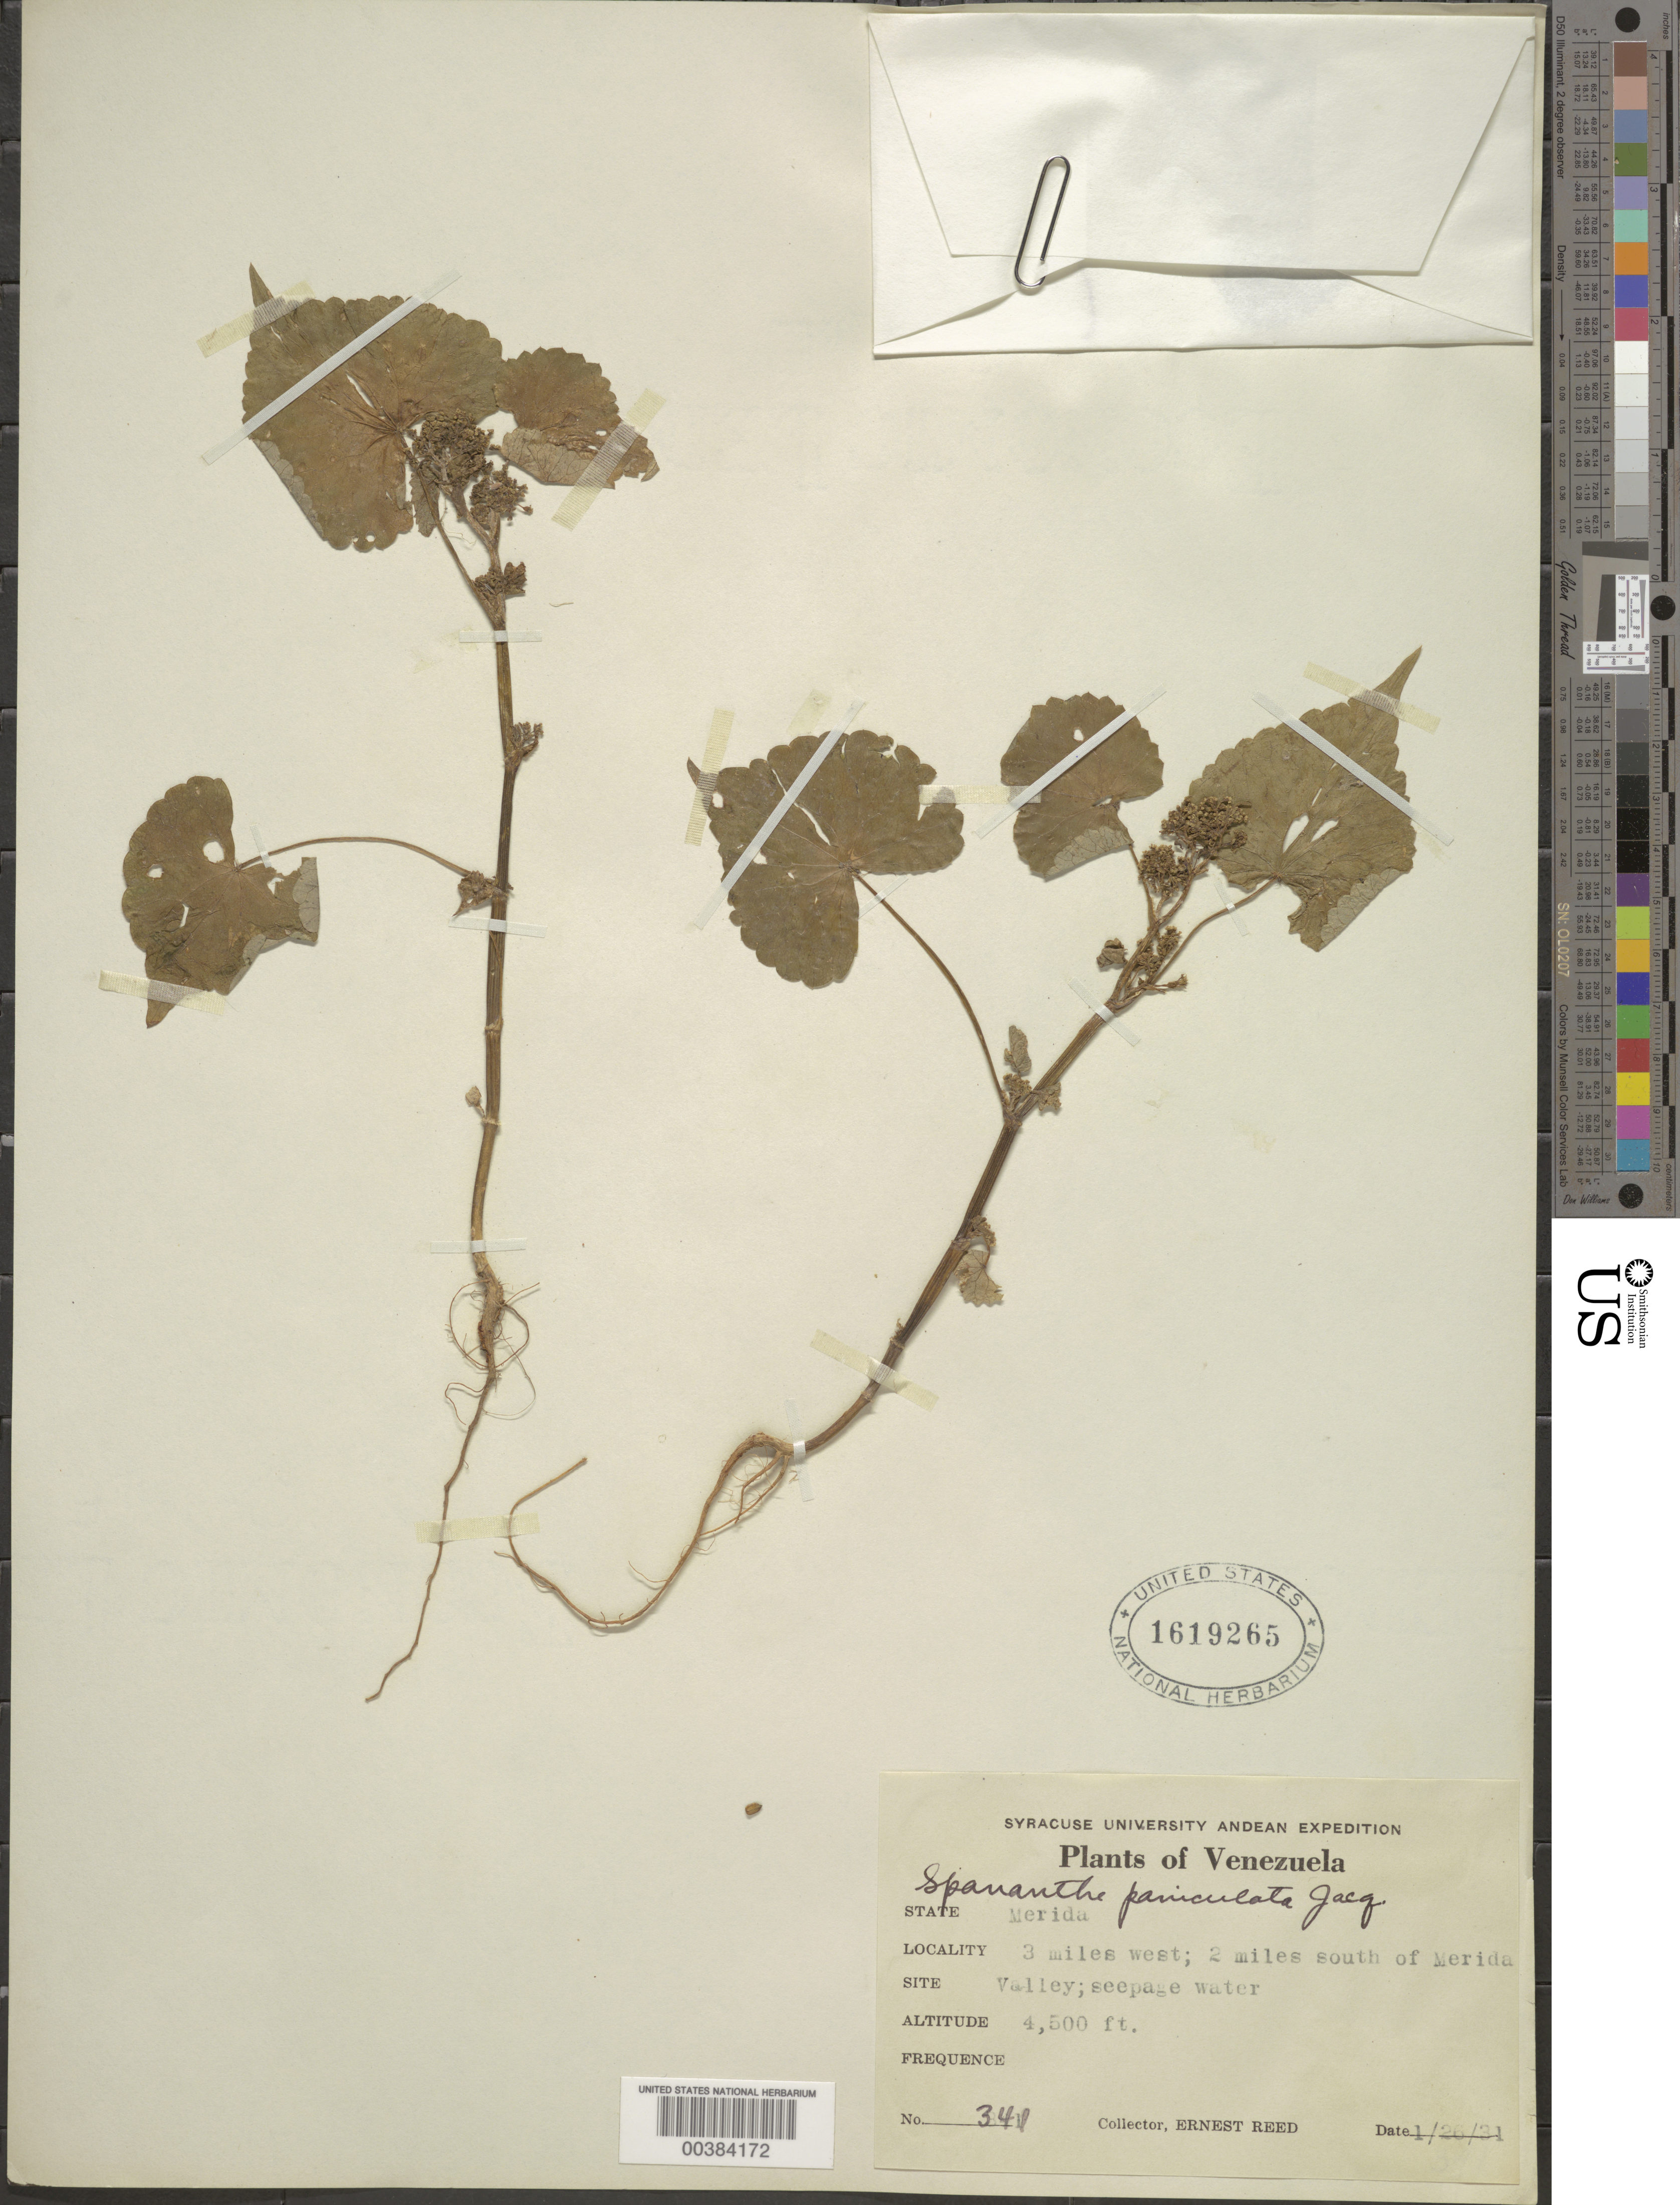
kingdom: Plantae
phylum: Tracheophyta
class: Magnoliopsida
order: Apiales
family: Apiaceae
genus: Spananthe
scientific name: Spananthe paniculata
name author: Jacq.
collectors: E. Reed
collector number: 341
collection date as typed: Transcribed d/m/y: 26/1/31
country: Venezuela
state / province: Mérida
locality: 3 miles west; 2 miles south of Merida Valley.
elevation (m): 1372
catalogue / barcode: US 1619265